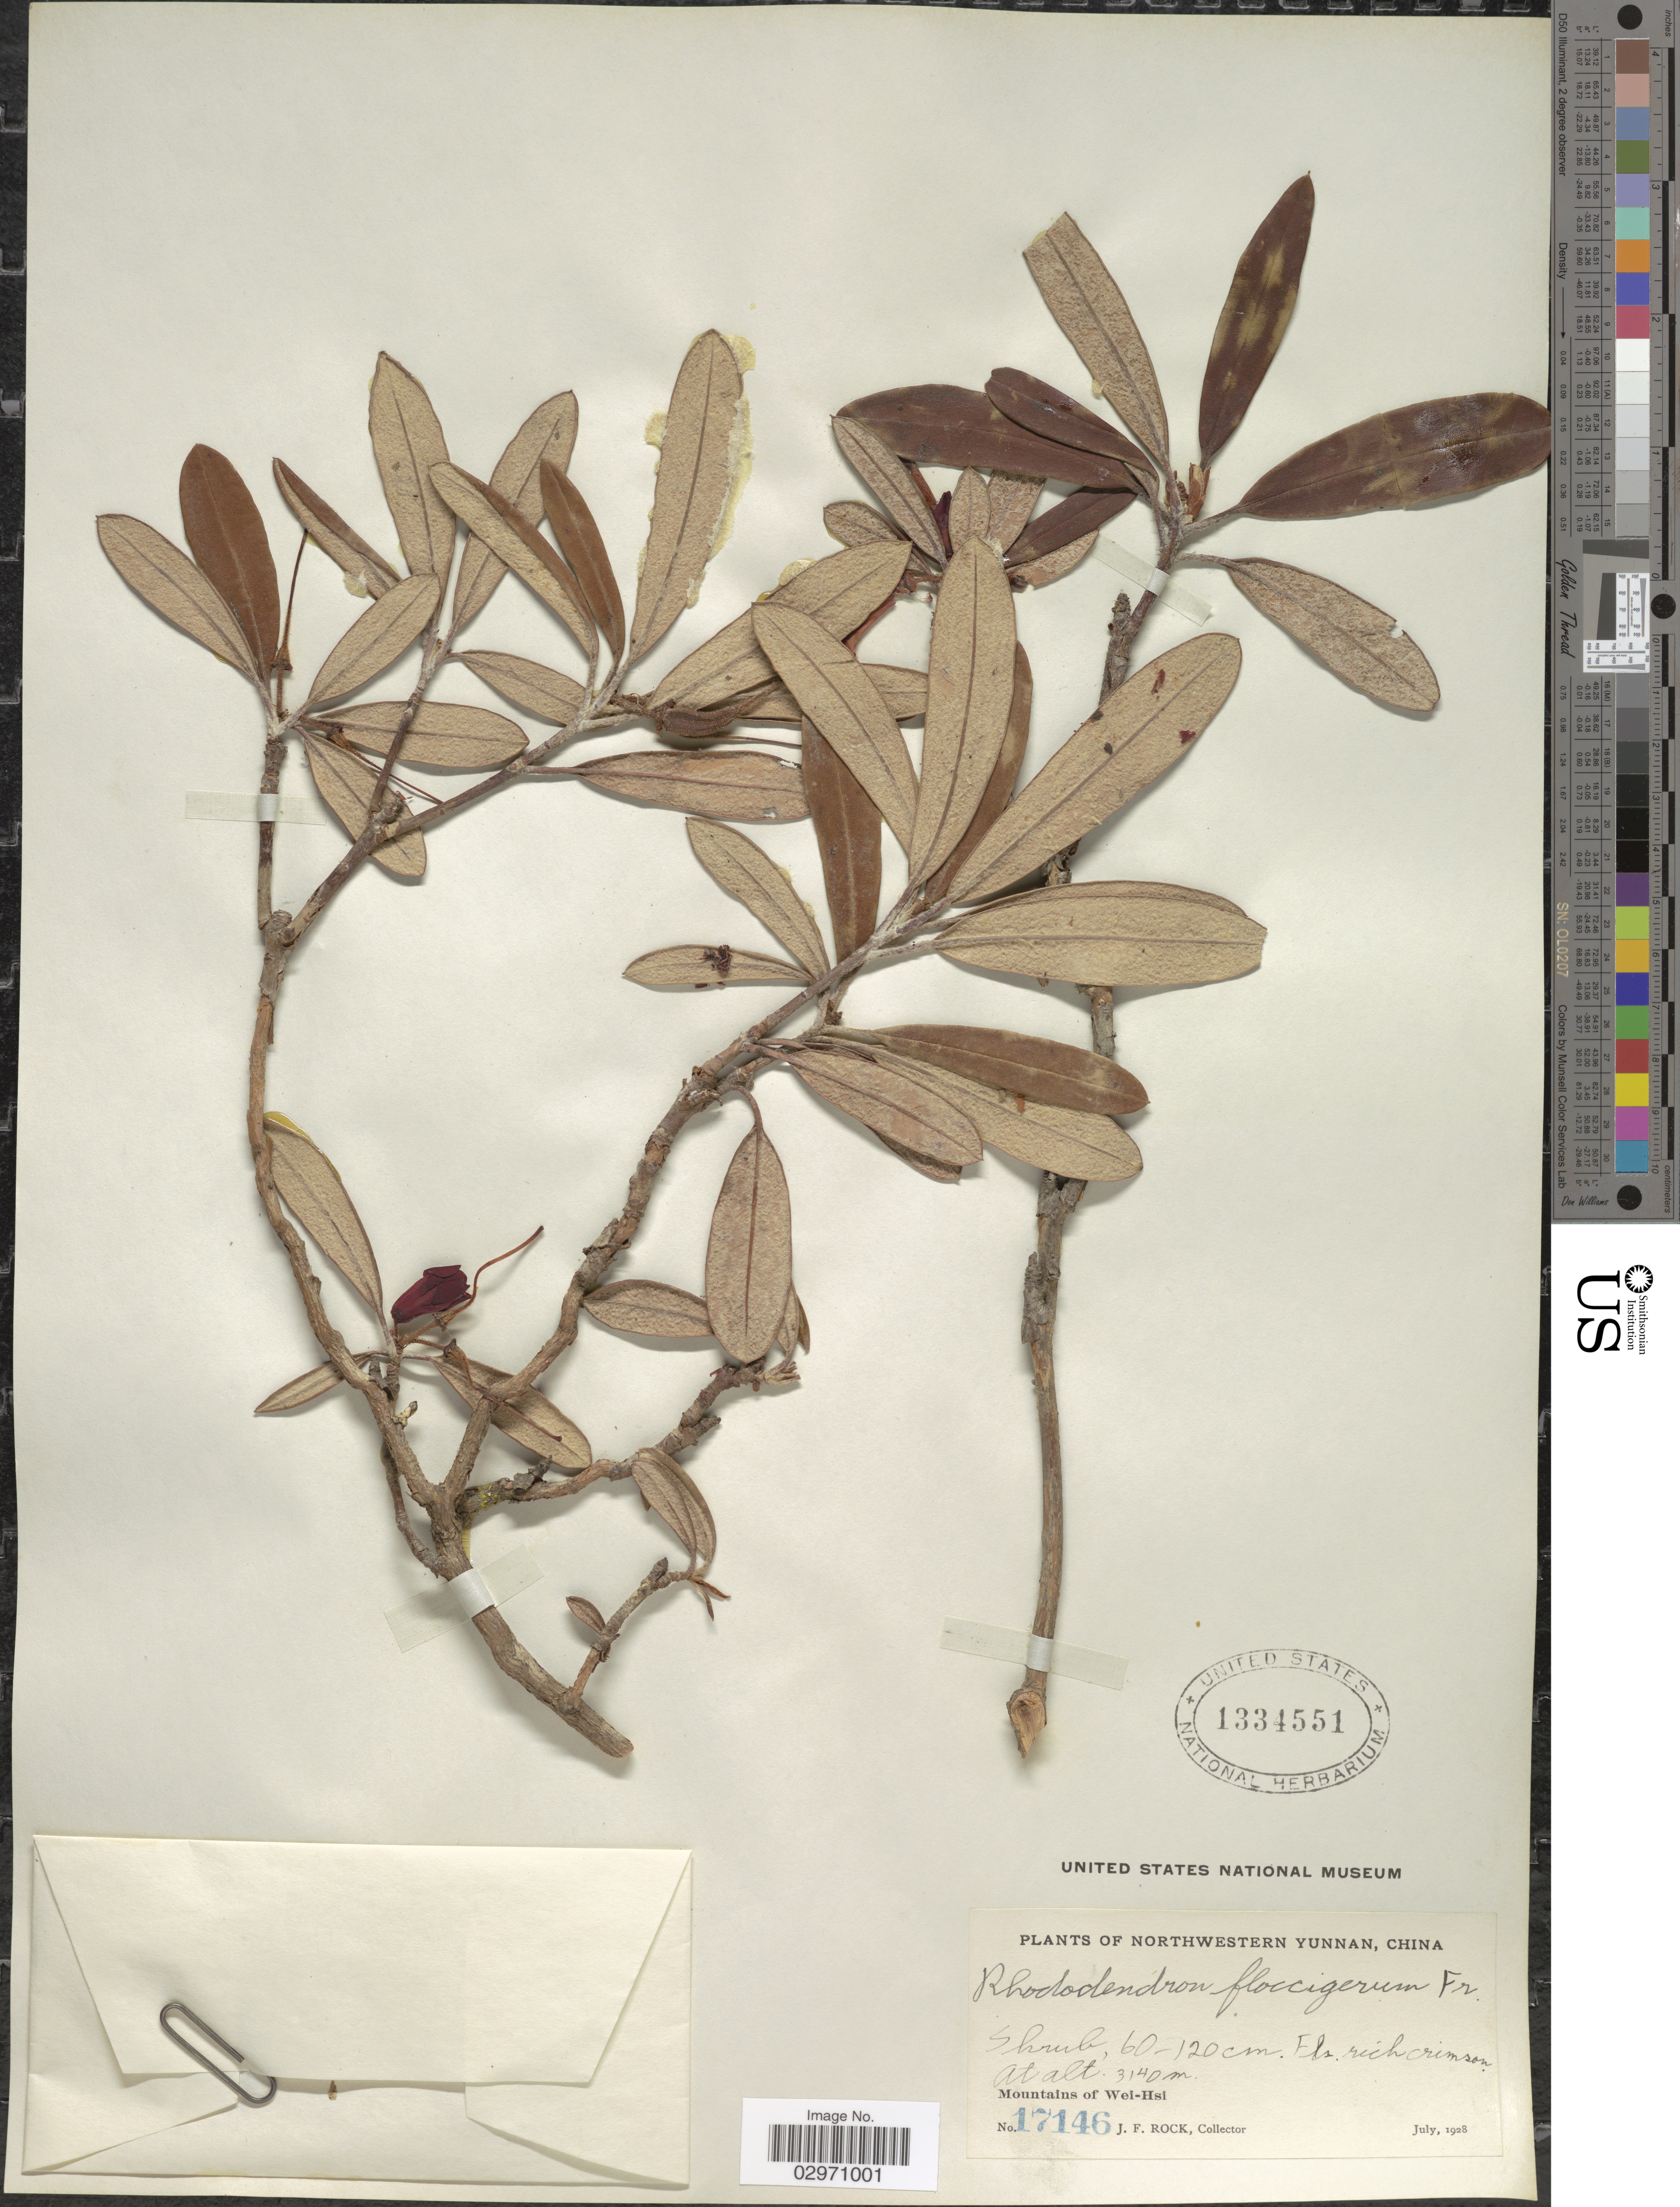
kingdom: Plantae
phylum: Tracheophyta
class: Magnoliopsida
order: Ericales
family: Ericaceae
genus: Rhododendron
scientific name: Rhododendron floccigerum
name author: Franch.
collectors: J. Rock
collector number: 17146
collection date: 1928-07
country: China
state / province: Yunnan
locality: Northwestern Yunnan. Mountains of Wei-Hsi.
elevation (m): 3140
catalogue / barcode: US 1334551